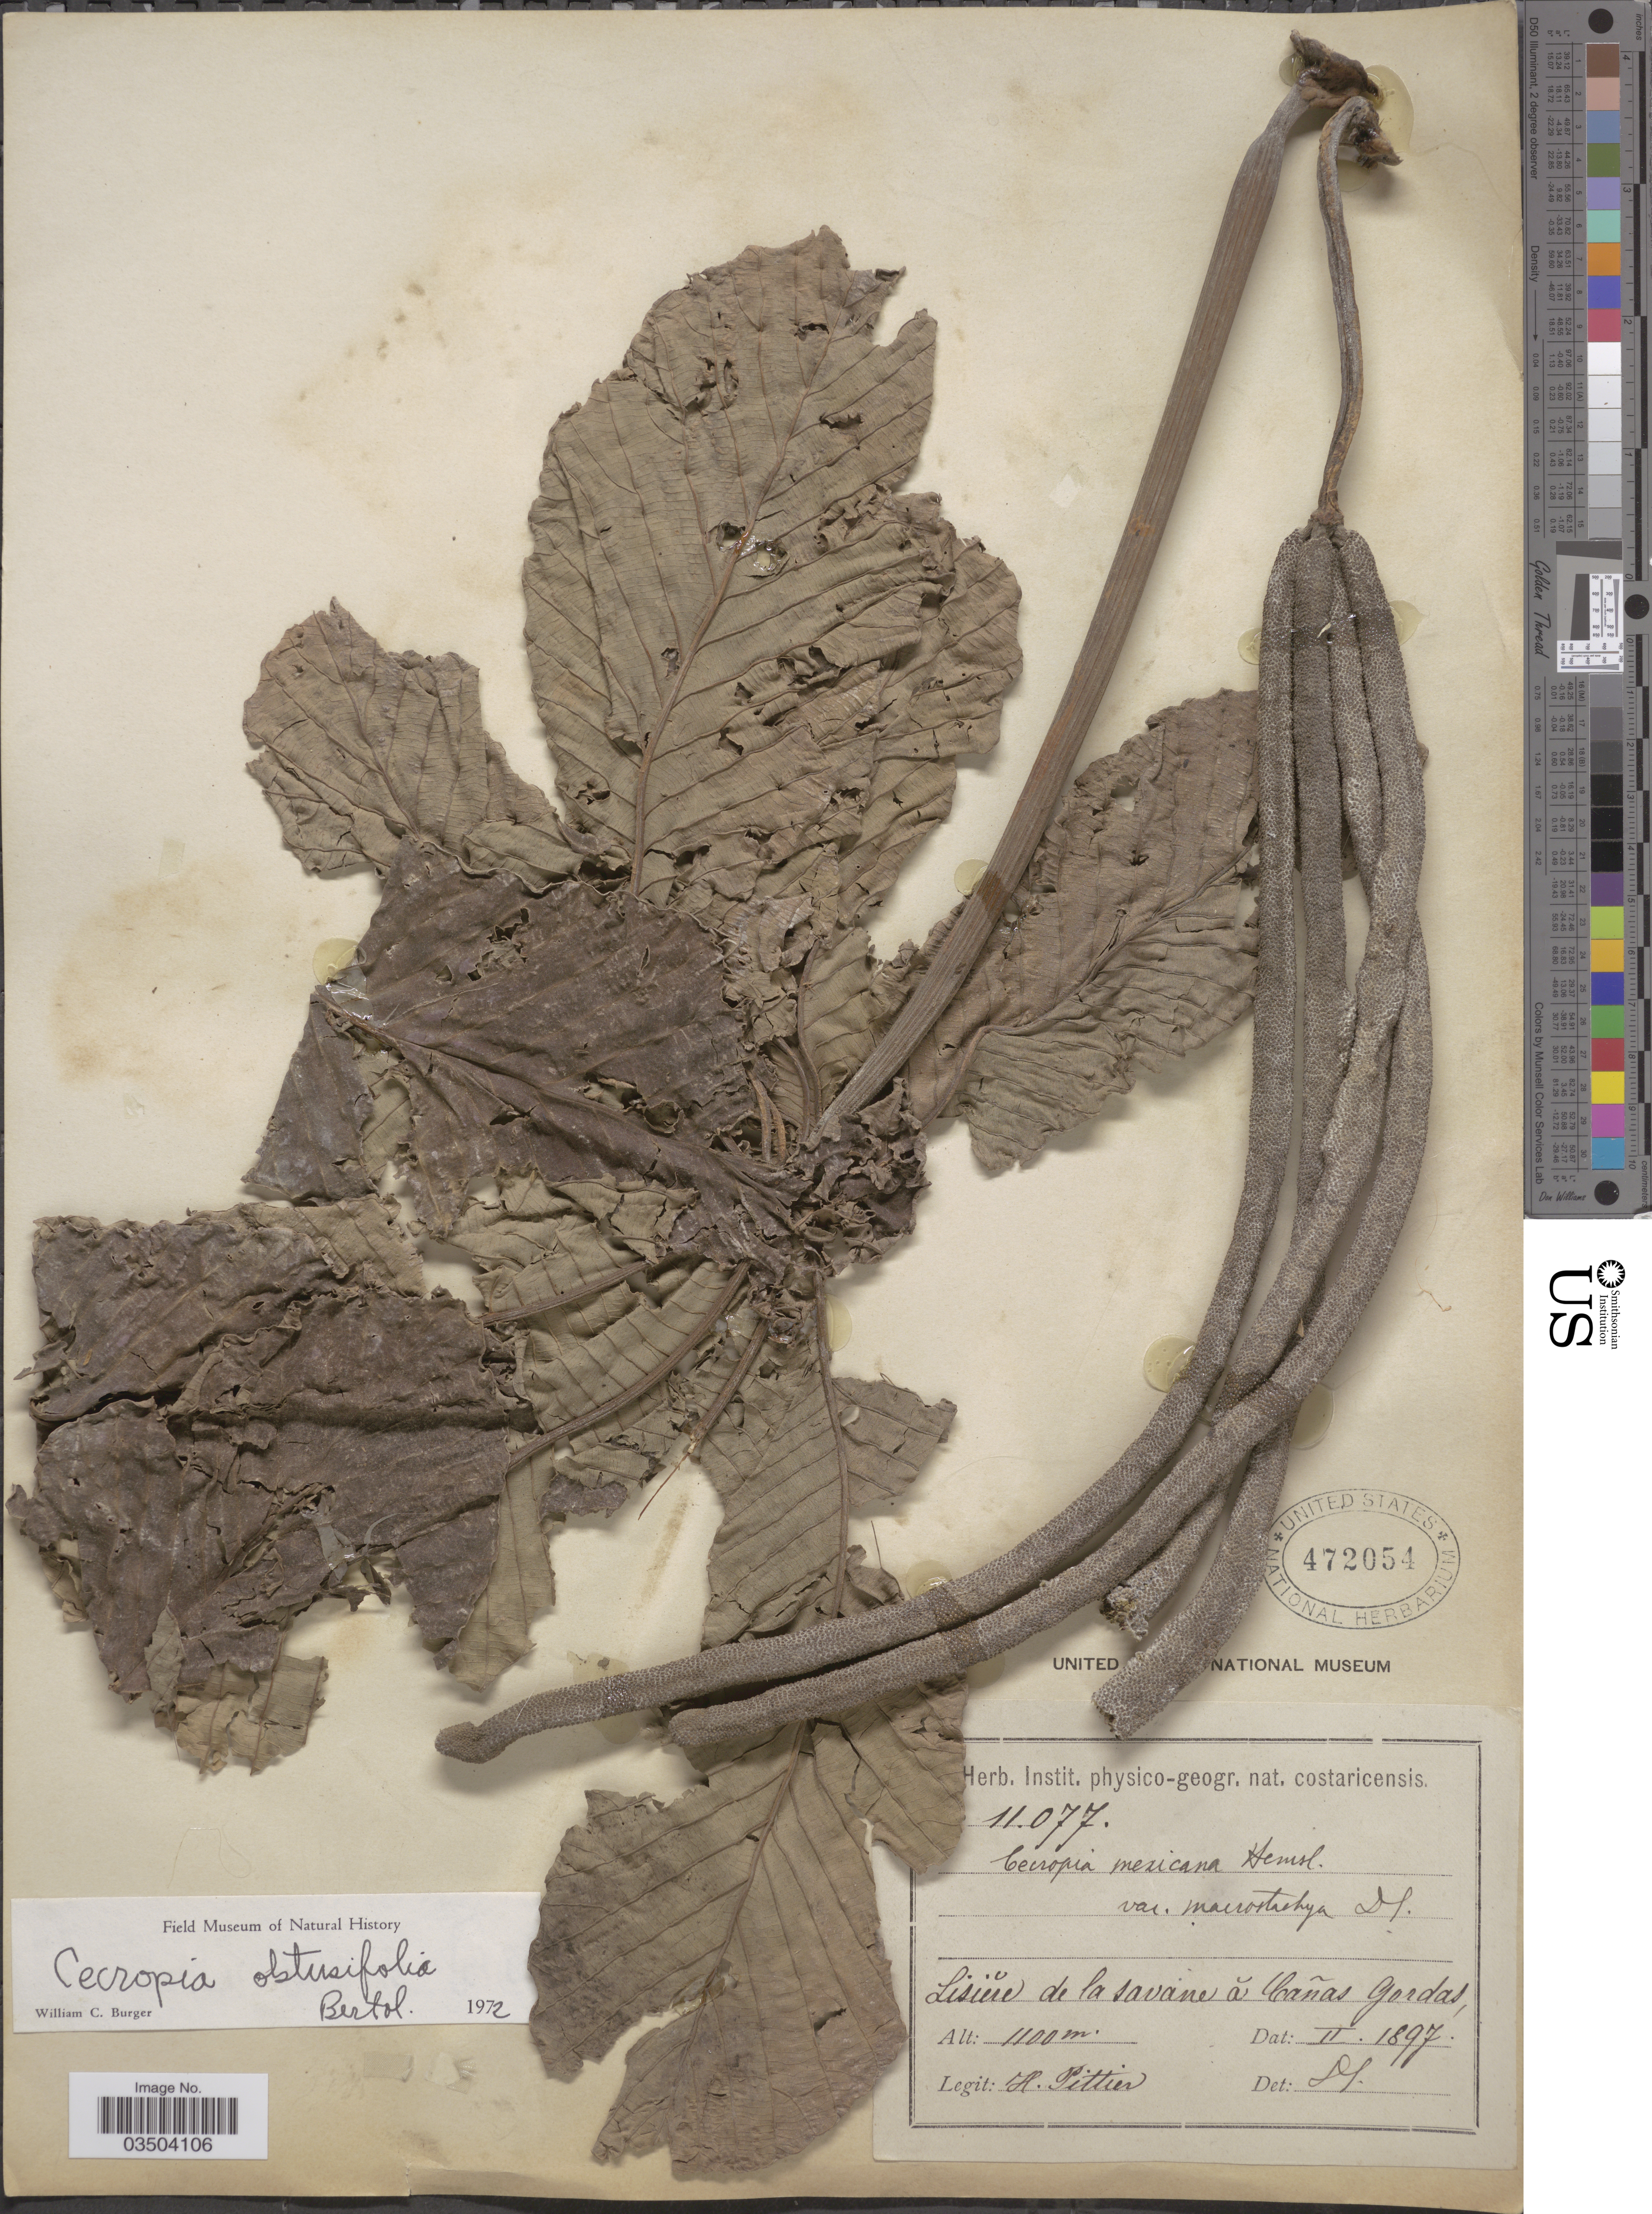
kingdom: Plantae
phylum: Tracheophyta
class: Magnoliopsida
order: Rosales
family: Urticaceae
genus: Cecropia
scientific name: Cecropia obtusifolia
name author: Bertol.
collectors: H. F. Pittier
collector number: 11077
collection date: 1897-02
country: Costa Rica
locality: Lisière de la savane ă Cañas Gordas.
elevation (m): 1100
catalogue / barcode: US 472054